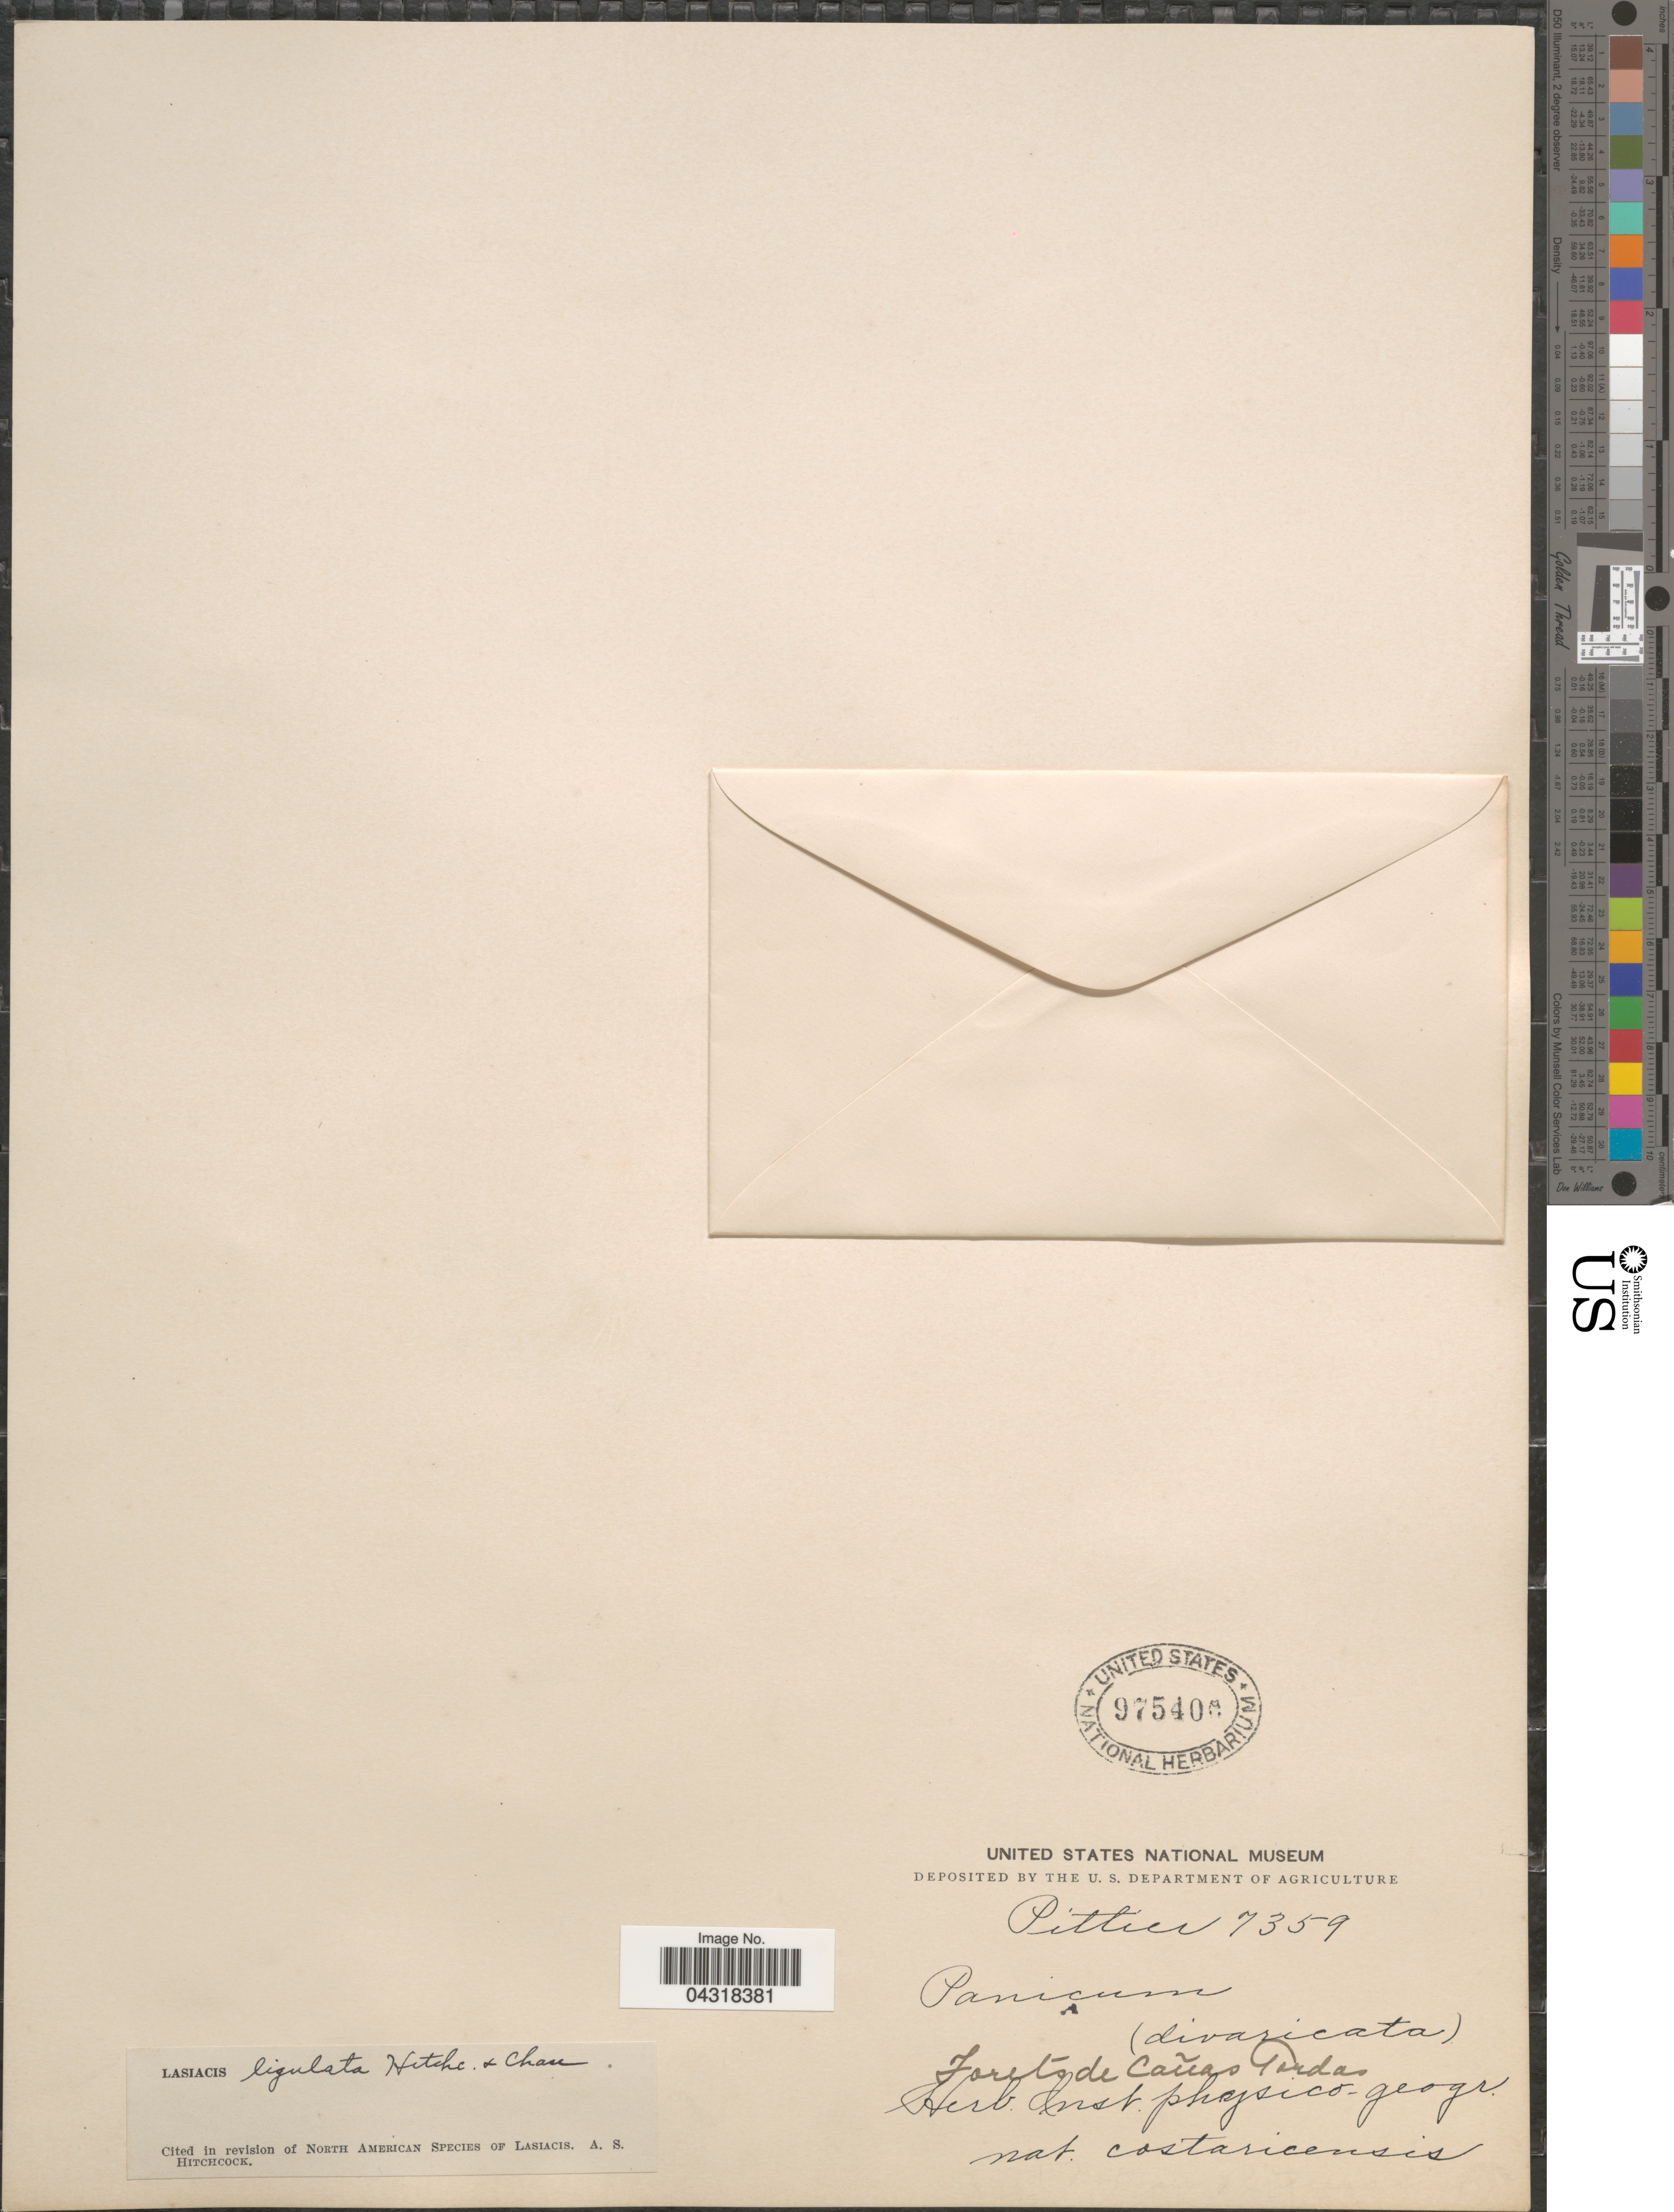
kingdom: Plantae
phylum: Tracheophyta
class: Liliopsida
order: Poales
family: Poaceae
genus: Lasiacis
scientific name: Lasiacis divaricata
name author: (L.) Hitchc.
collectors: Pittier, --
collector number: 7359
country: Costa Rica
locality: Forets de Cañas Gordas.